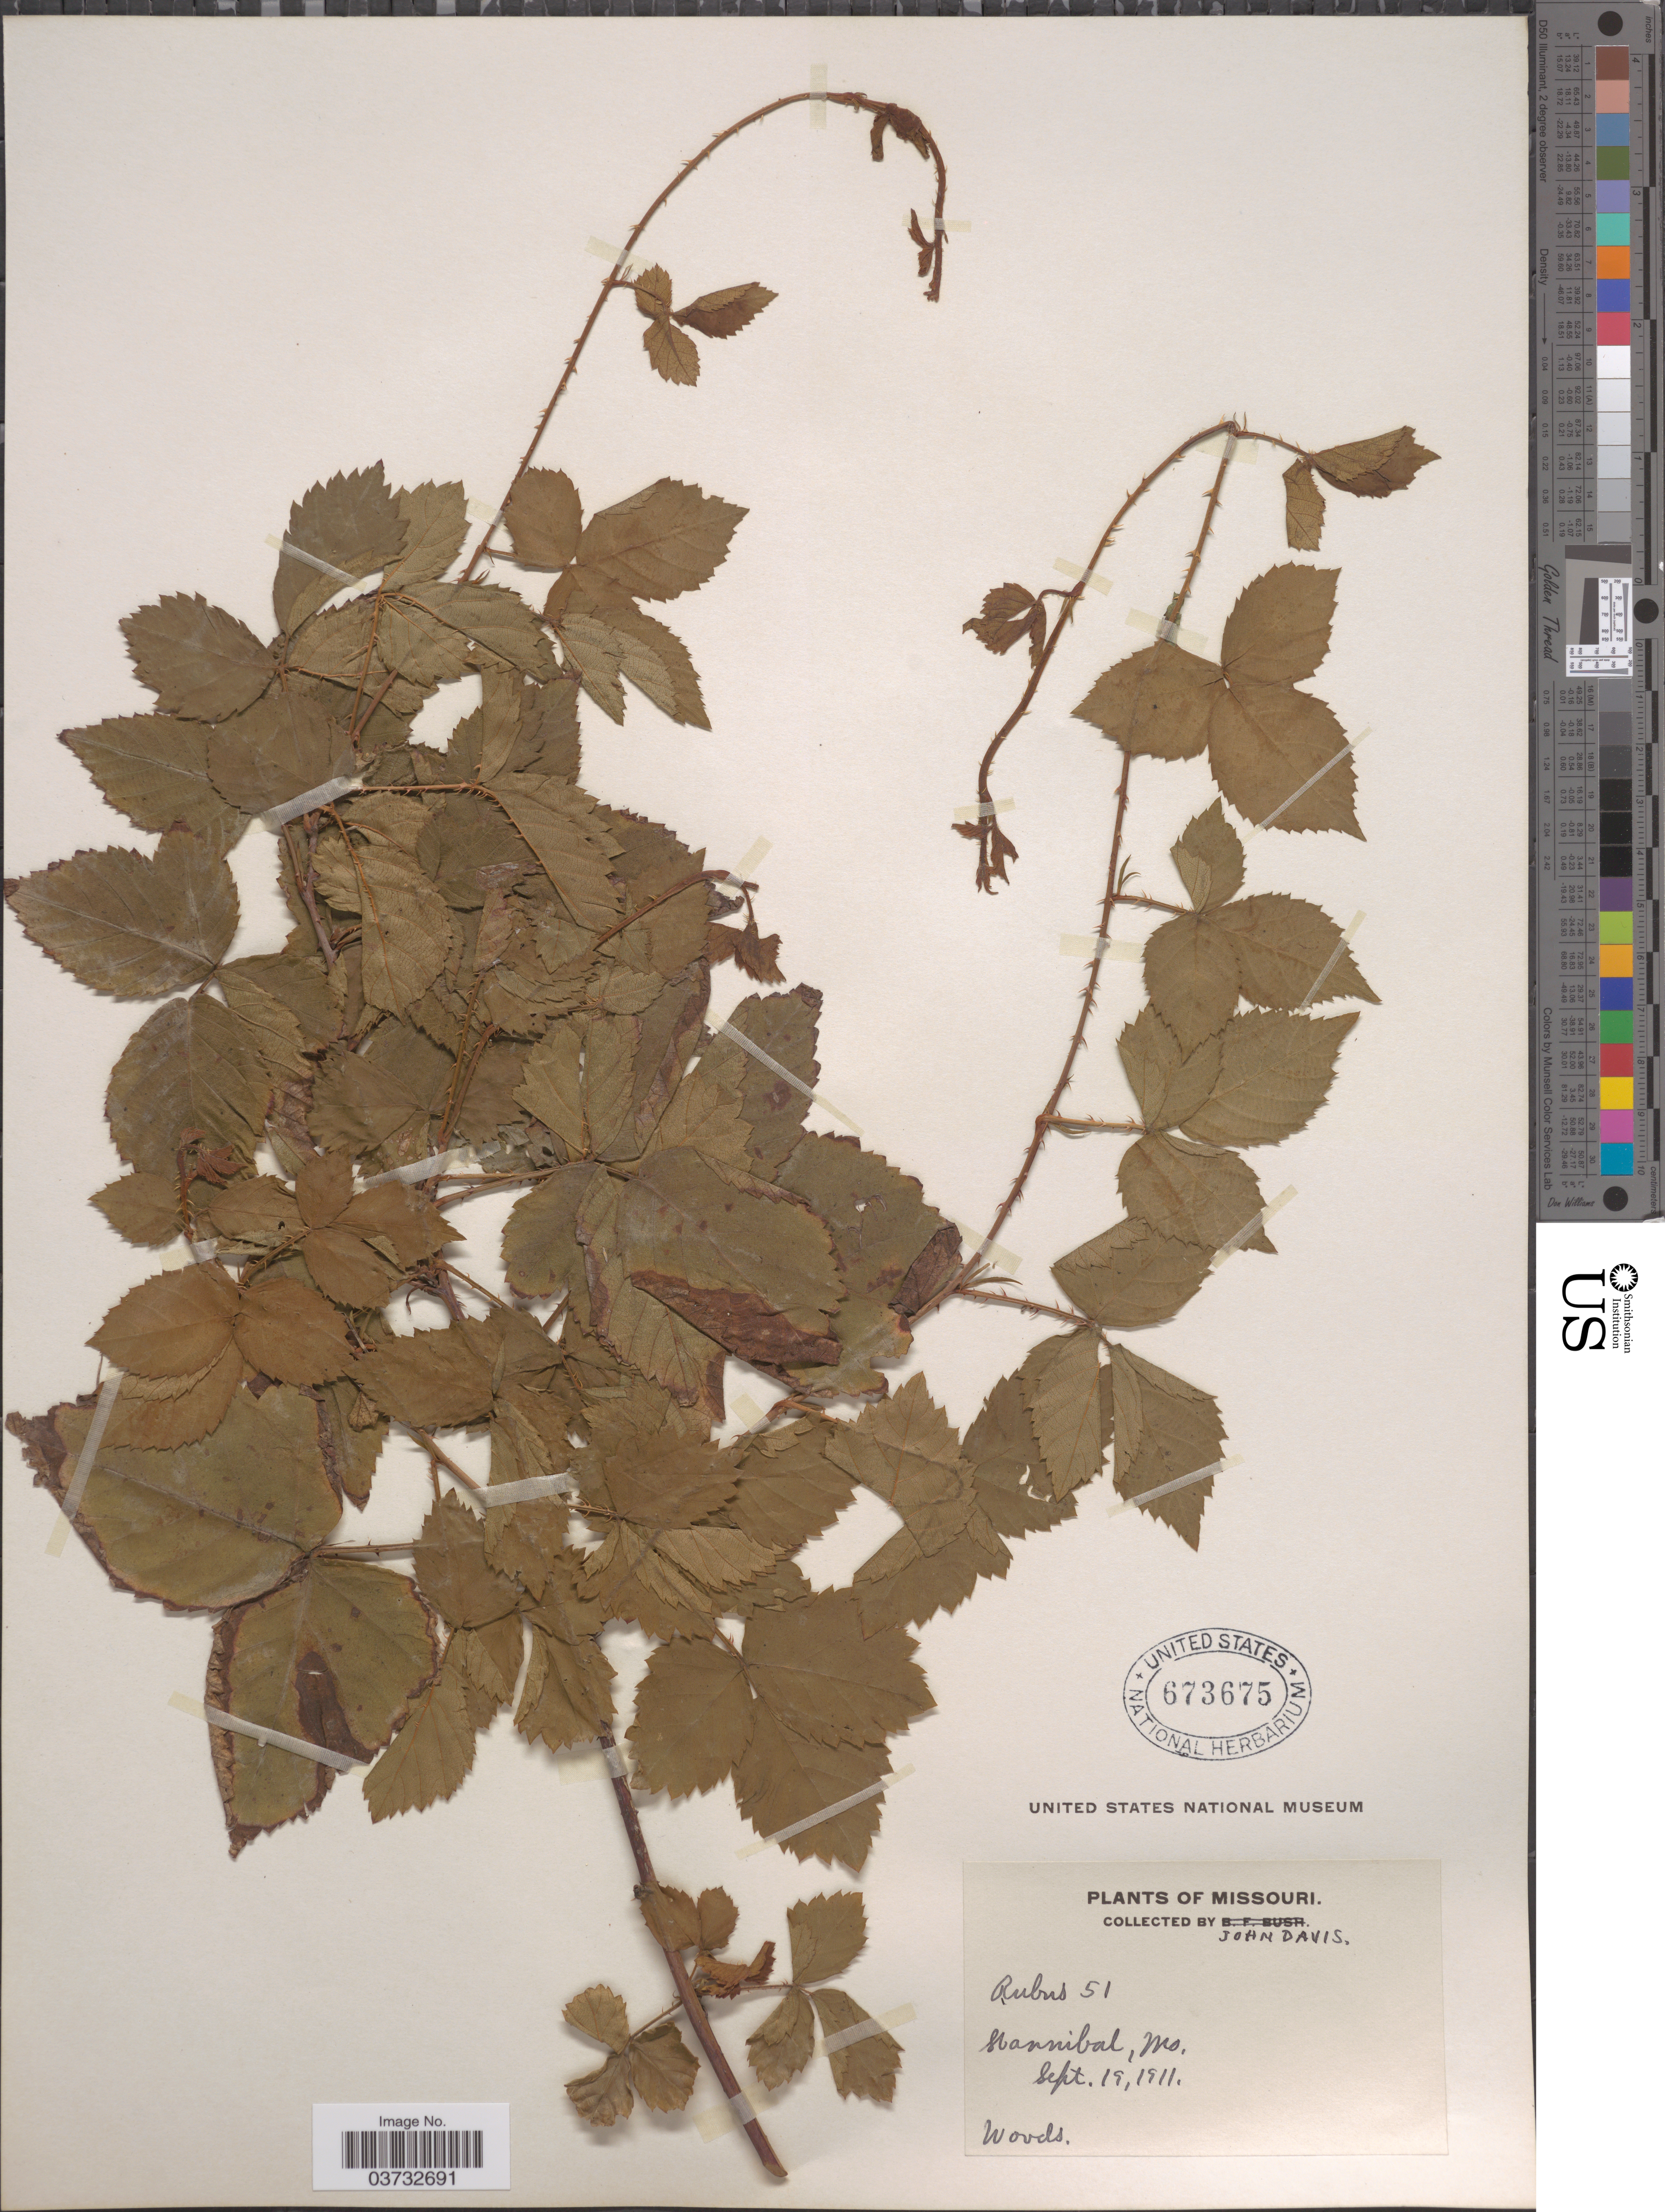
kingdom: Plantae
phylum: Tracheophyta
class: Magnoliopsida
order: Rosales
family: Rosaceae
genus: Rubus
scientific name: Rubus sp.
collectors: J. Davis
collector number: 51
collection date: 1911-09-19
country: United States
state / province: Missouri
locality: Hannibal.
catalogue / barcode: US 673675